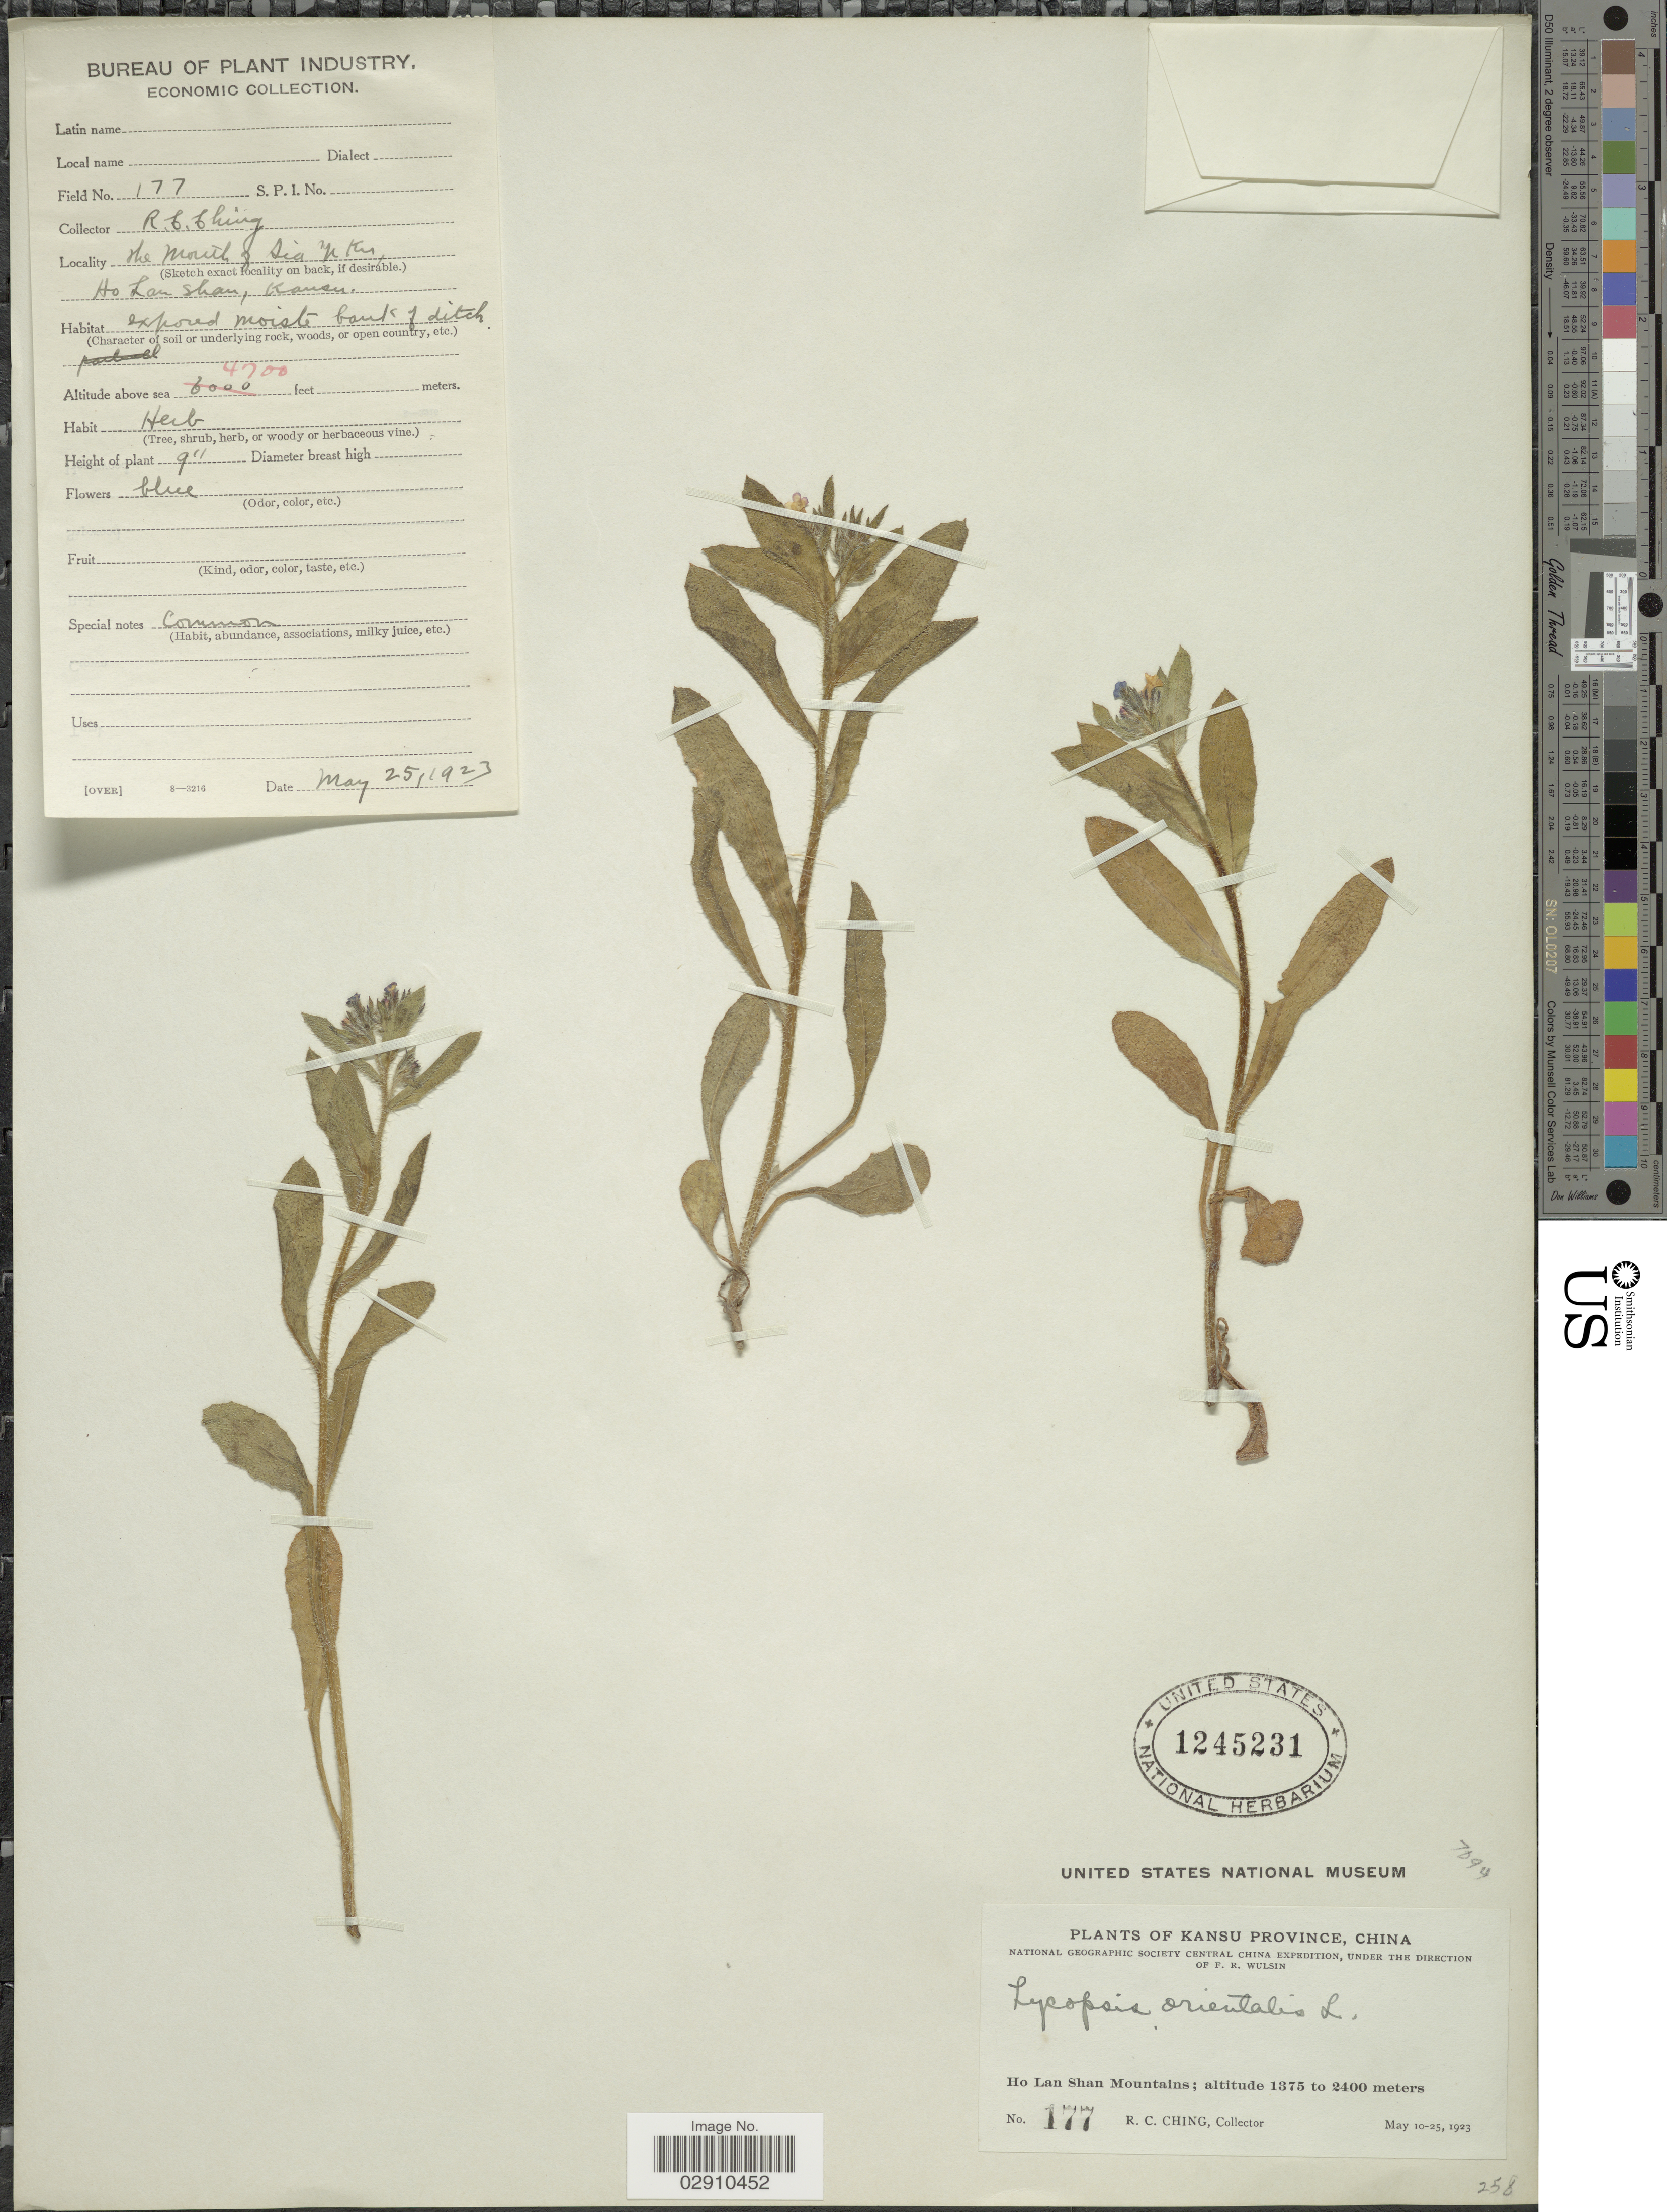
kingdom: Plantae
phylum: Tracheophyta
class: Magnoliopsida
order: Boraginales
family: Boraginaceae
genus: Lycopsis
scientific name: Lycopsis orientalis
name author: L.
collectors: R. C. Ching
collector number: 177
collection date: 1923-05-25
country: China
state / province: Gansu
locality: Kansu Province. Ho Lan Shan Mountains. The Mouth of Sia Ye Ku.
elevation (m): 1433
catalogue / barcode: US 1245231